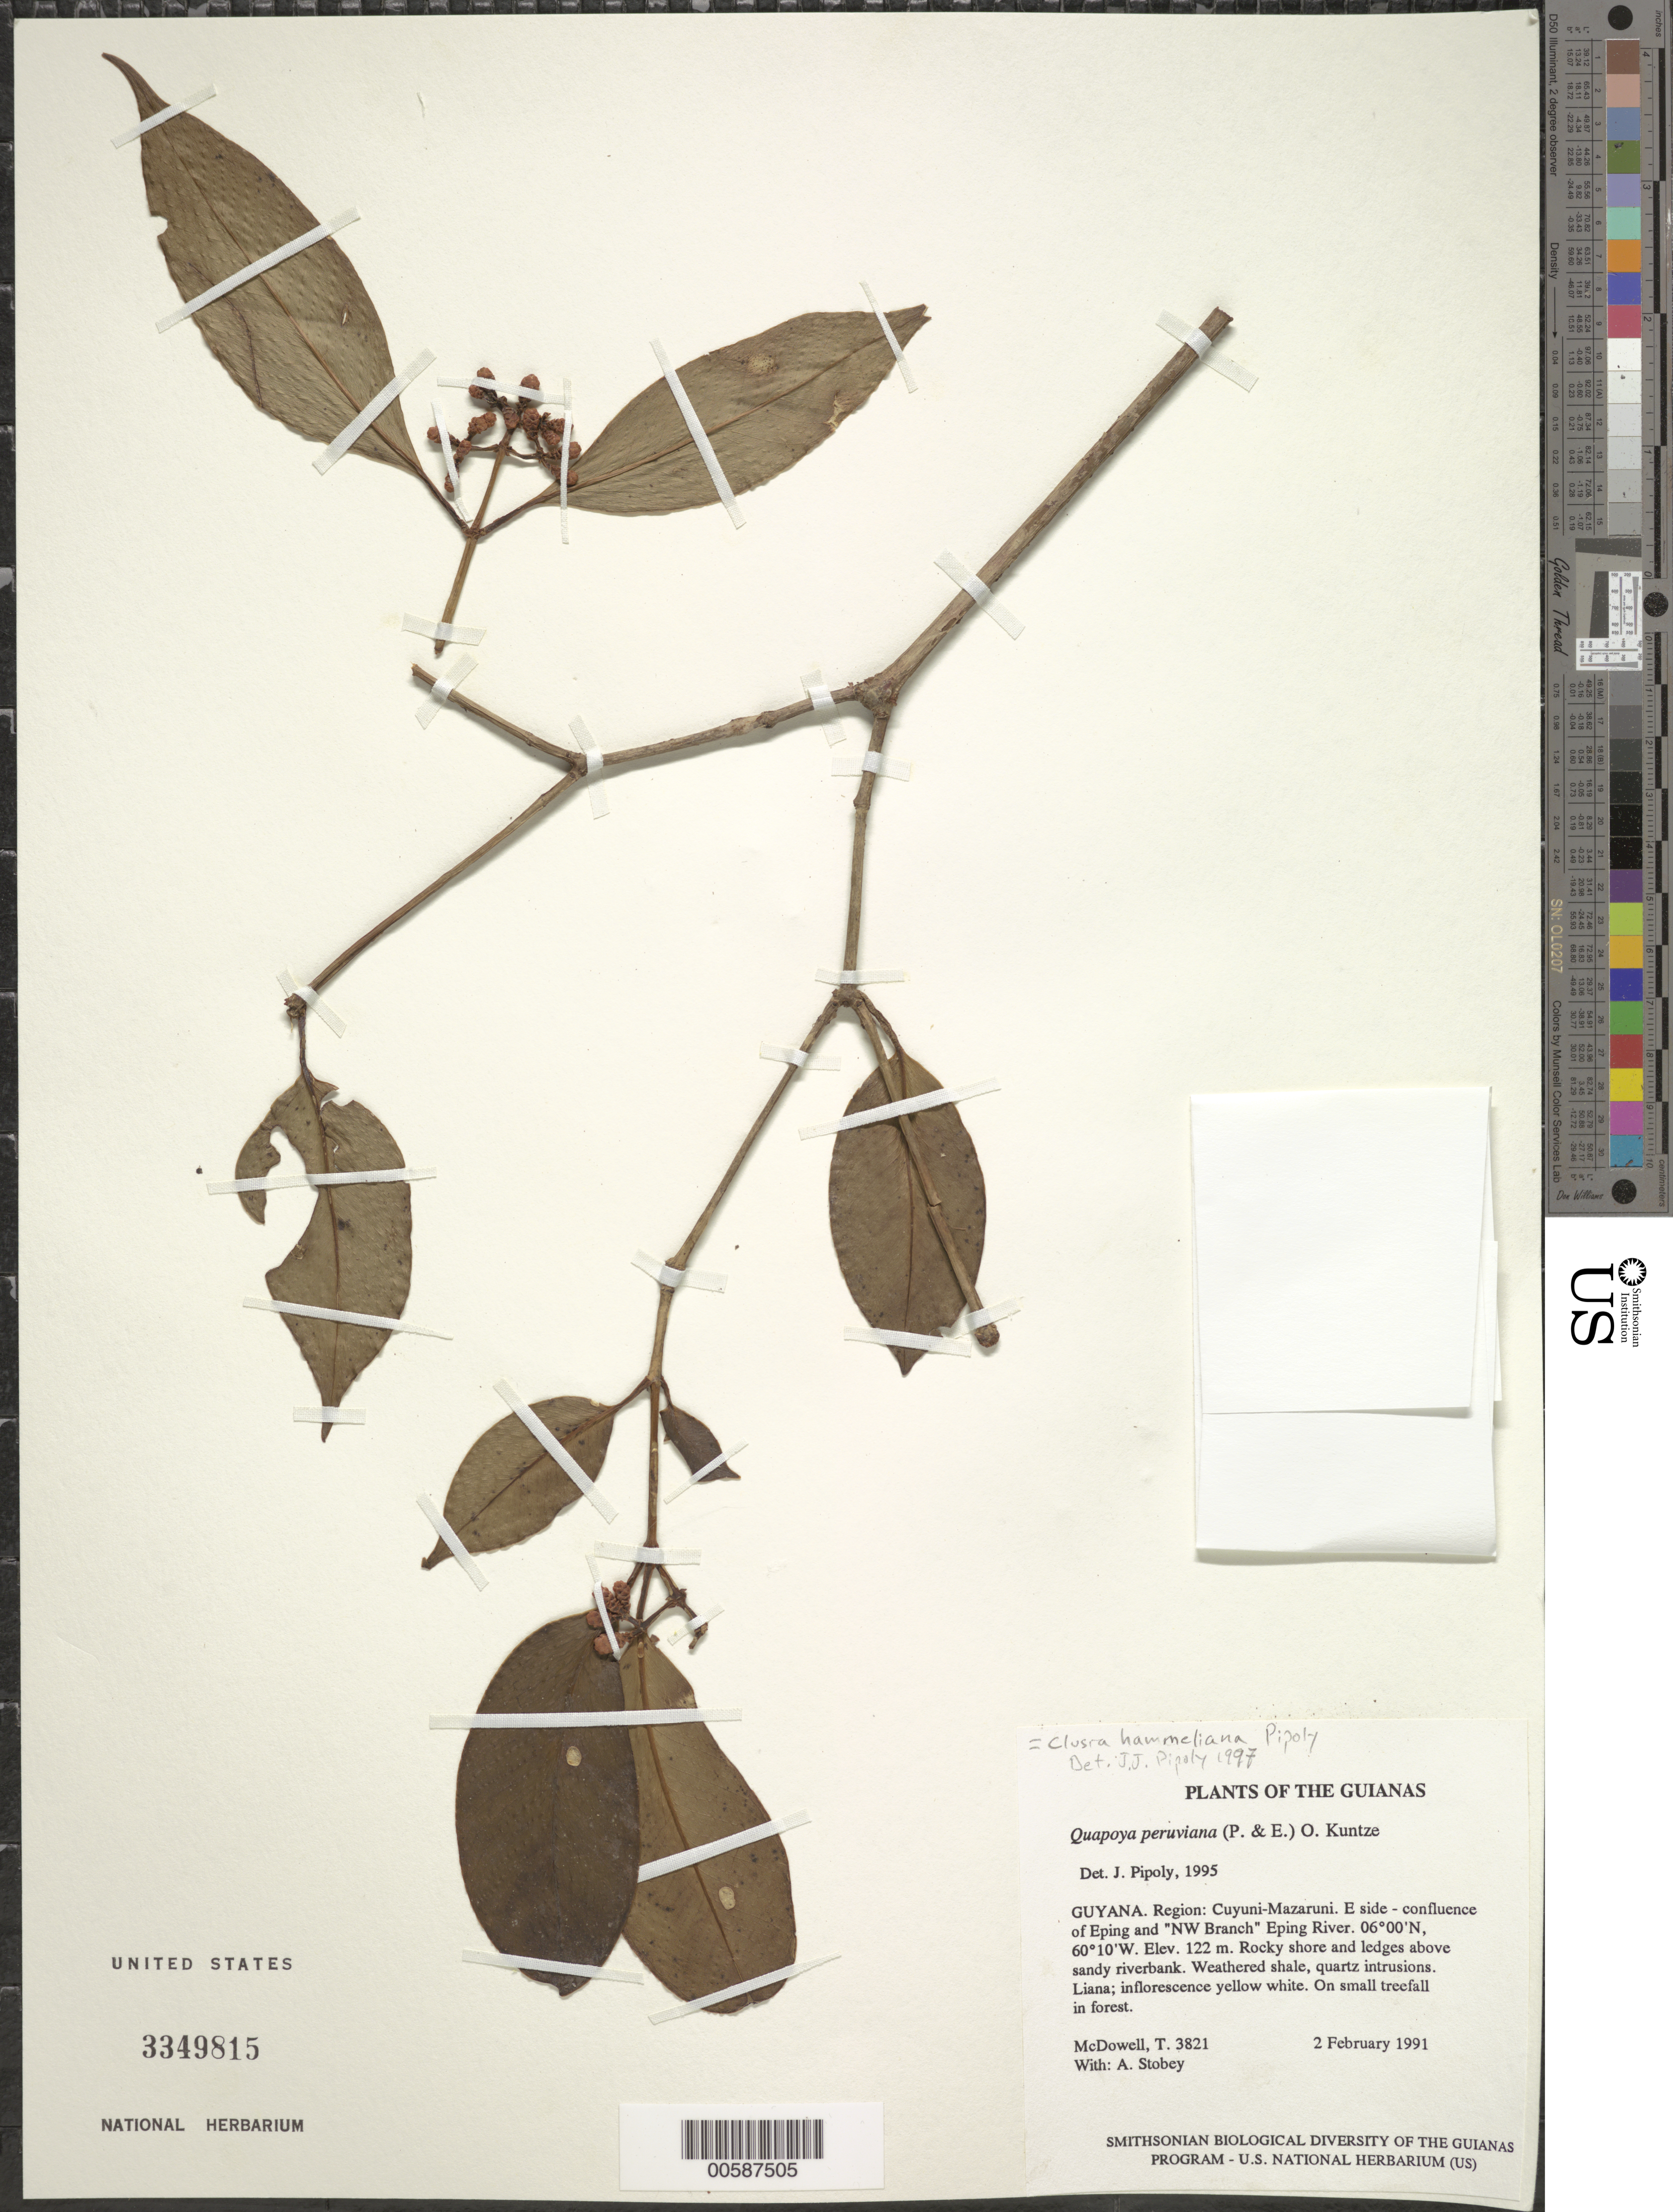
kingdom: Plantae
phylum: Tracheophyta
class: Magnoliopsida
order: Malpighiales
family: Clusiaceae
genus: Clusia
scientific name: Clusia hammeliana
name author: Pipoly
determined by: Pipoly, J. J., III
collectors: T. McDowell & A. Stobey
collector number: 3821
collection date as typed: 2 February 1991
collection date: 1991-02-02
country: Guyana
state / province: Cuyuni-Mazaruni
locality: E side - confluence of Eping and "NW Branch" Eping River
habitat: Rocky shore and ledges above sandy riverbank. Weathered shale with quartz intrusions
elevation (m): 122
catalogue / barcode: US 3349815